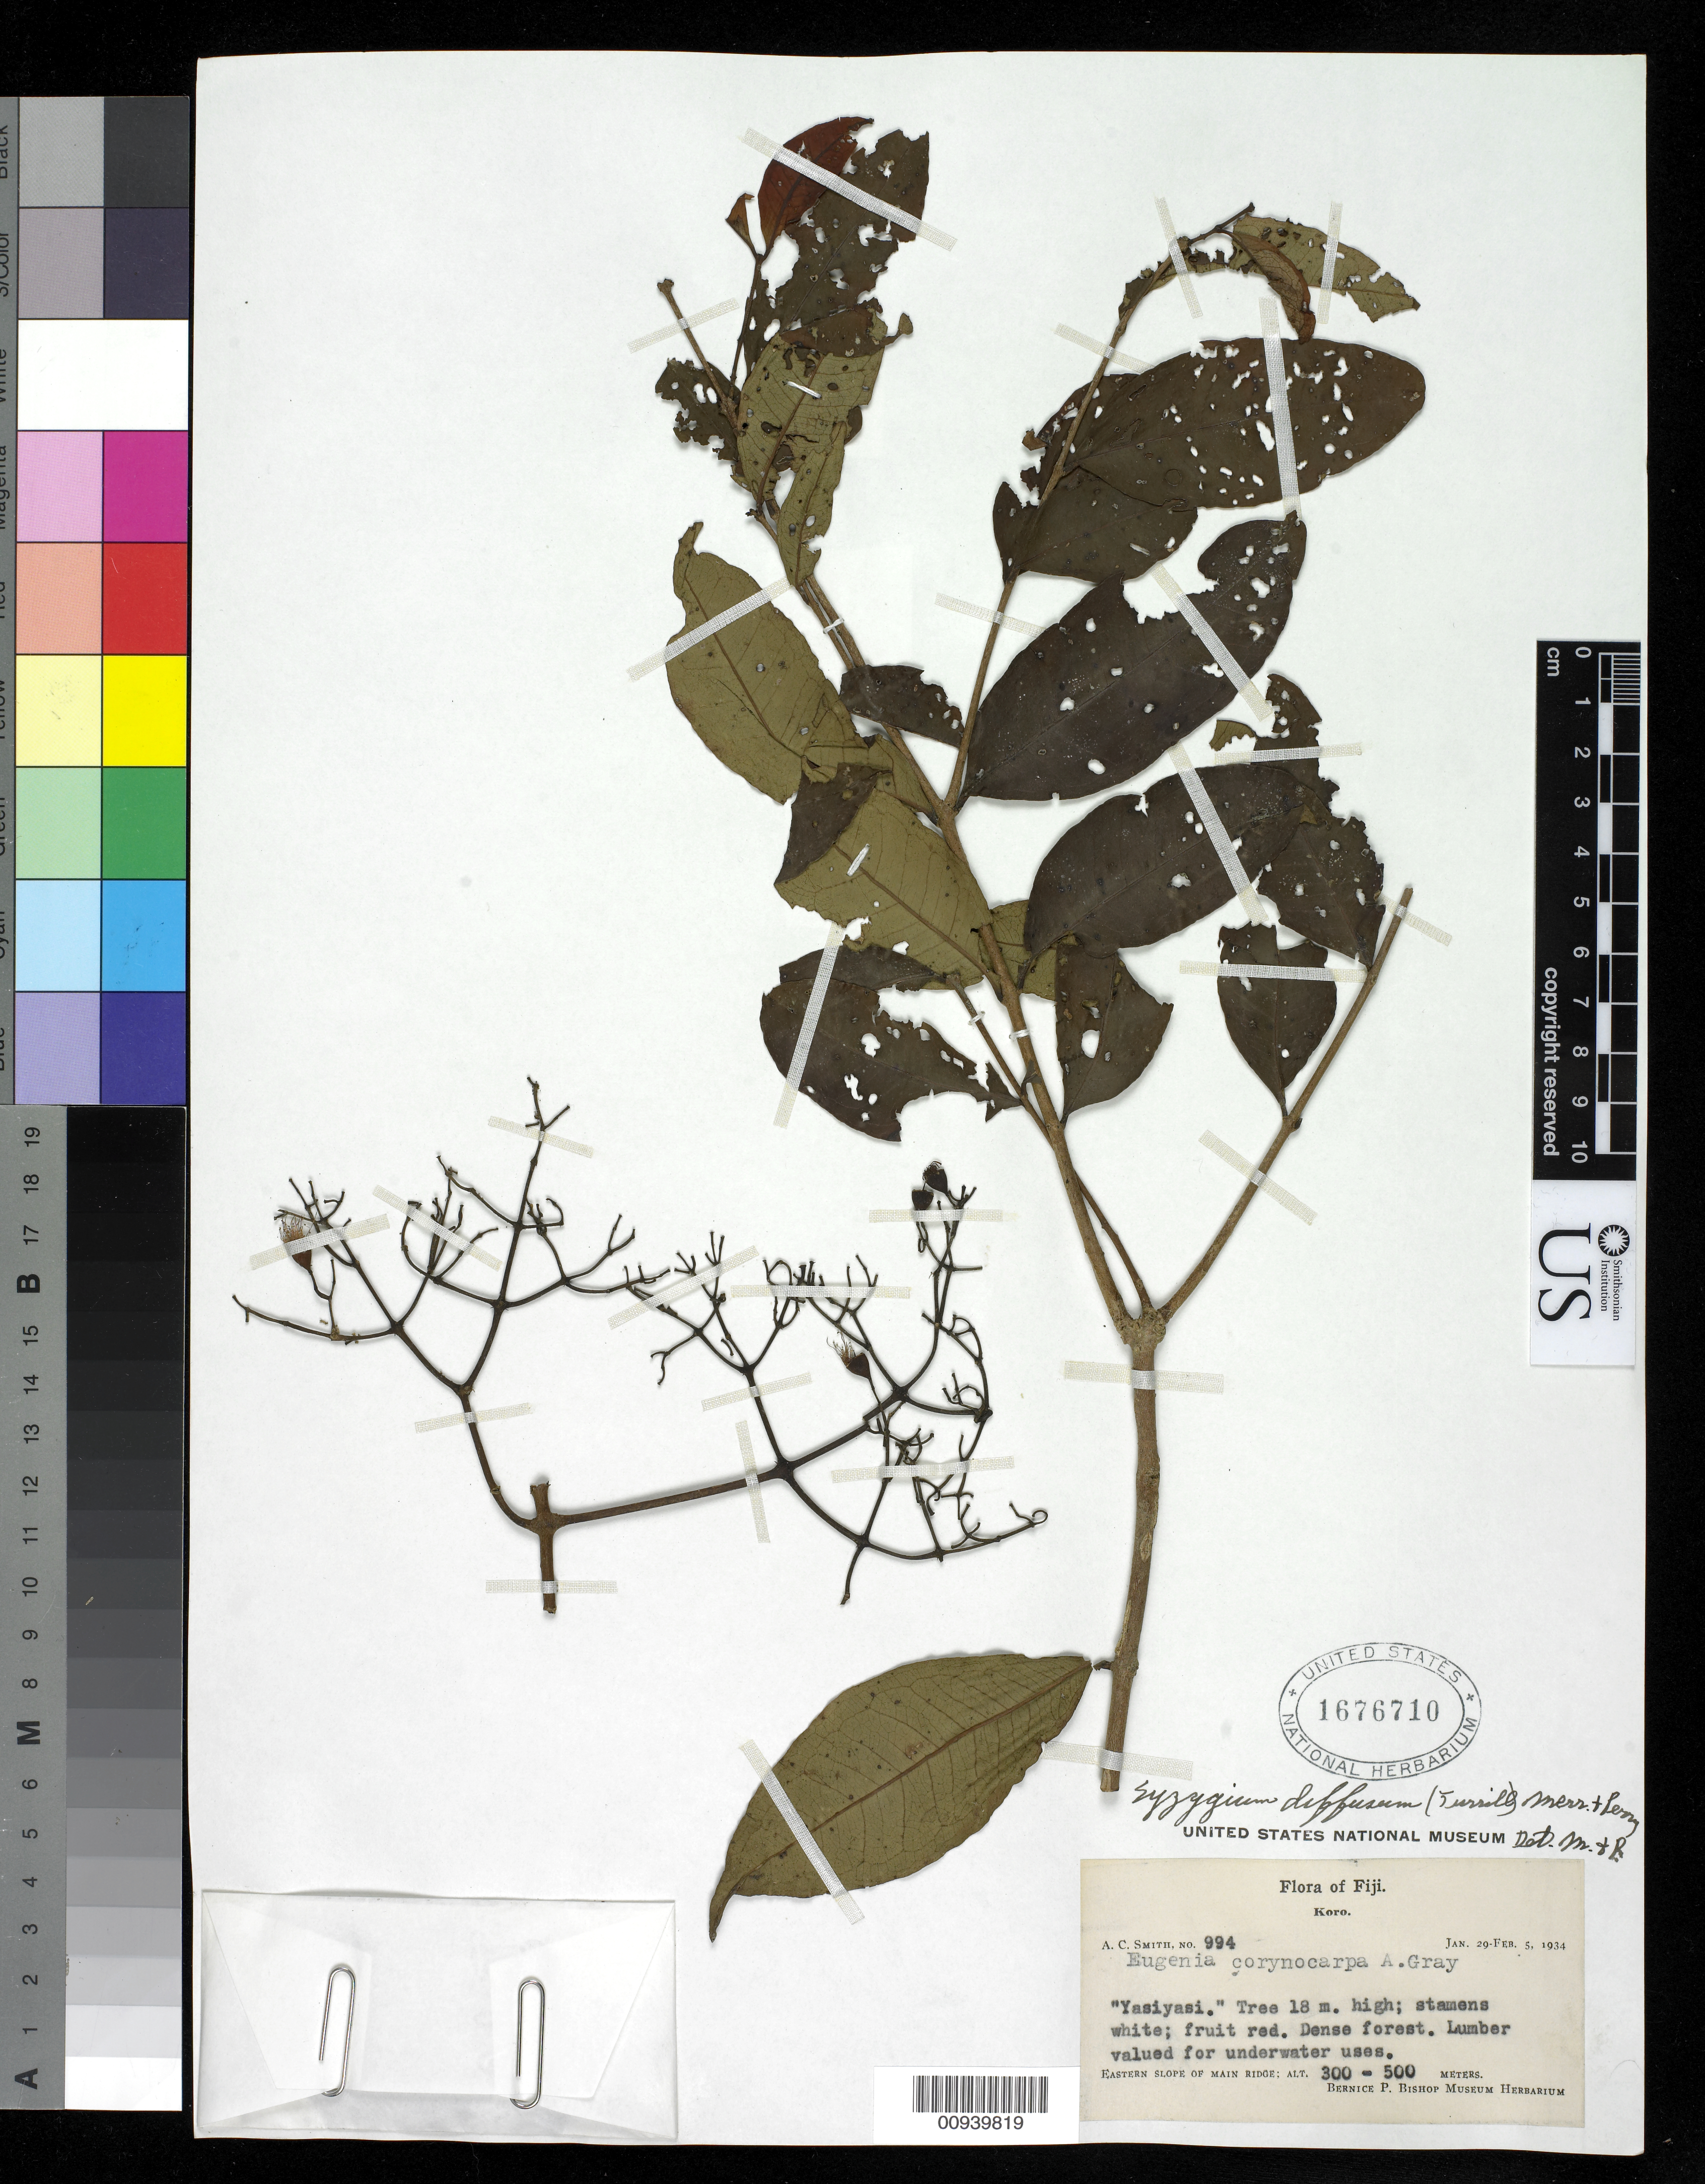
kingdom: Plantae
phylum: Tracheophyta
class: Magnoliopsida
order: Myrtales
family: Myrtaceae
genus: Syzygium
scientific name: Syzygium diffusum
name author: (Turill) Merr. & L.M. Perry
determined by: Merrill, Elmer D.; Perry, L. M.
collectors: C. A. Smith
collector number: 994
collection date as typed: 29 Jan 1934 to 05 Feb 1934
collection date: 1934-01-29/1934-02-05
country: Fiji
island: Koro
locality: Eastern slope of main ridge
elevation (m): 300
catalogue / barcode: US 1676710